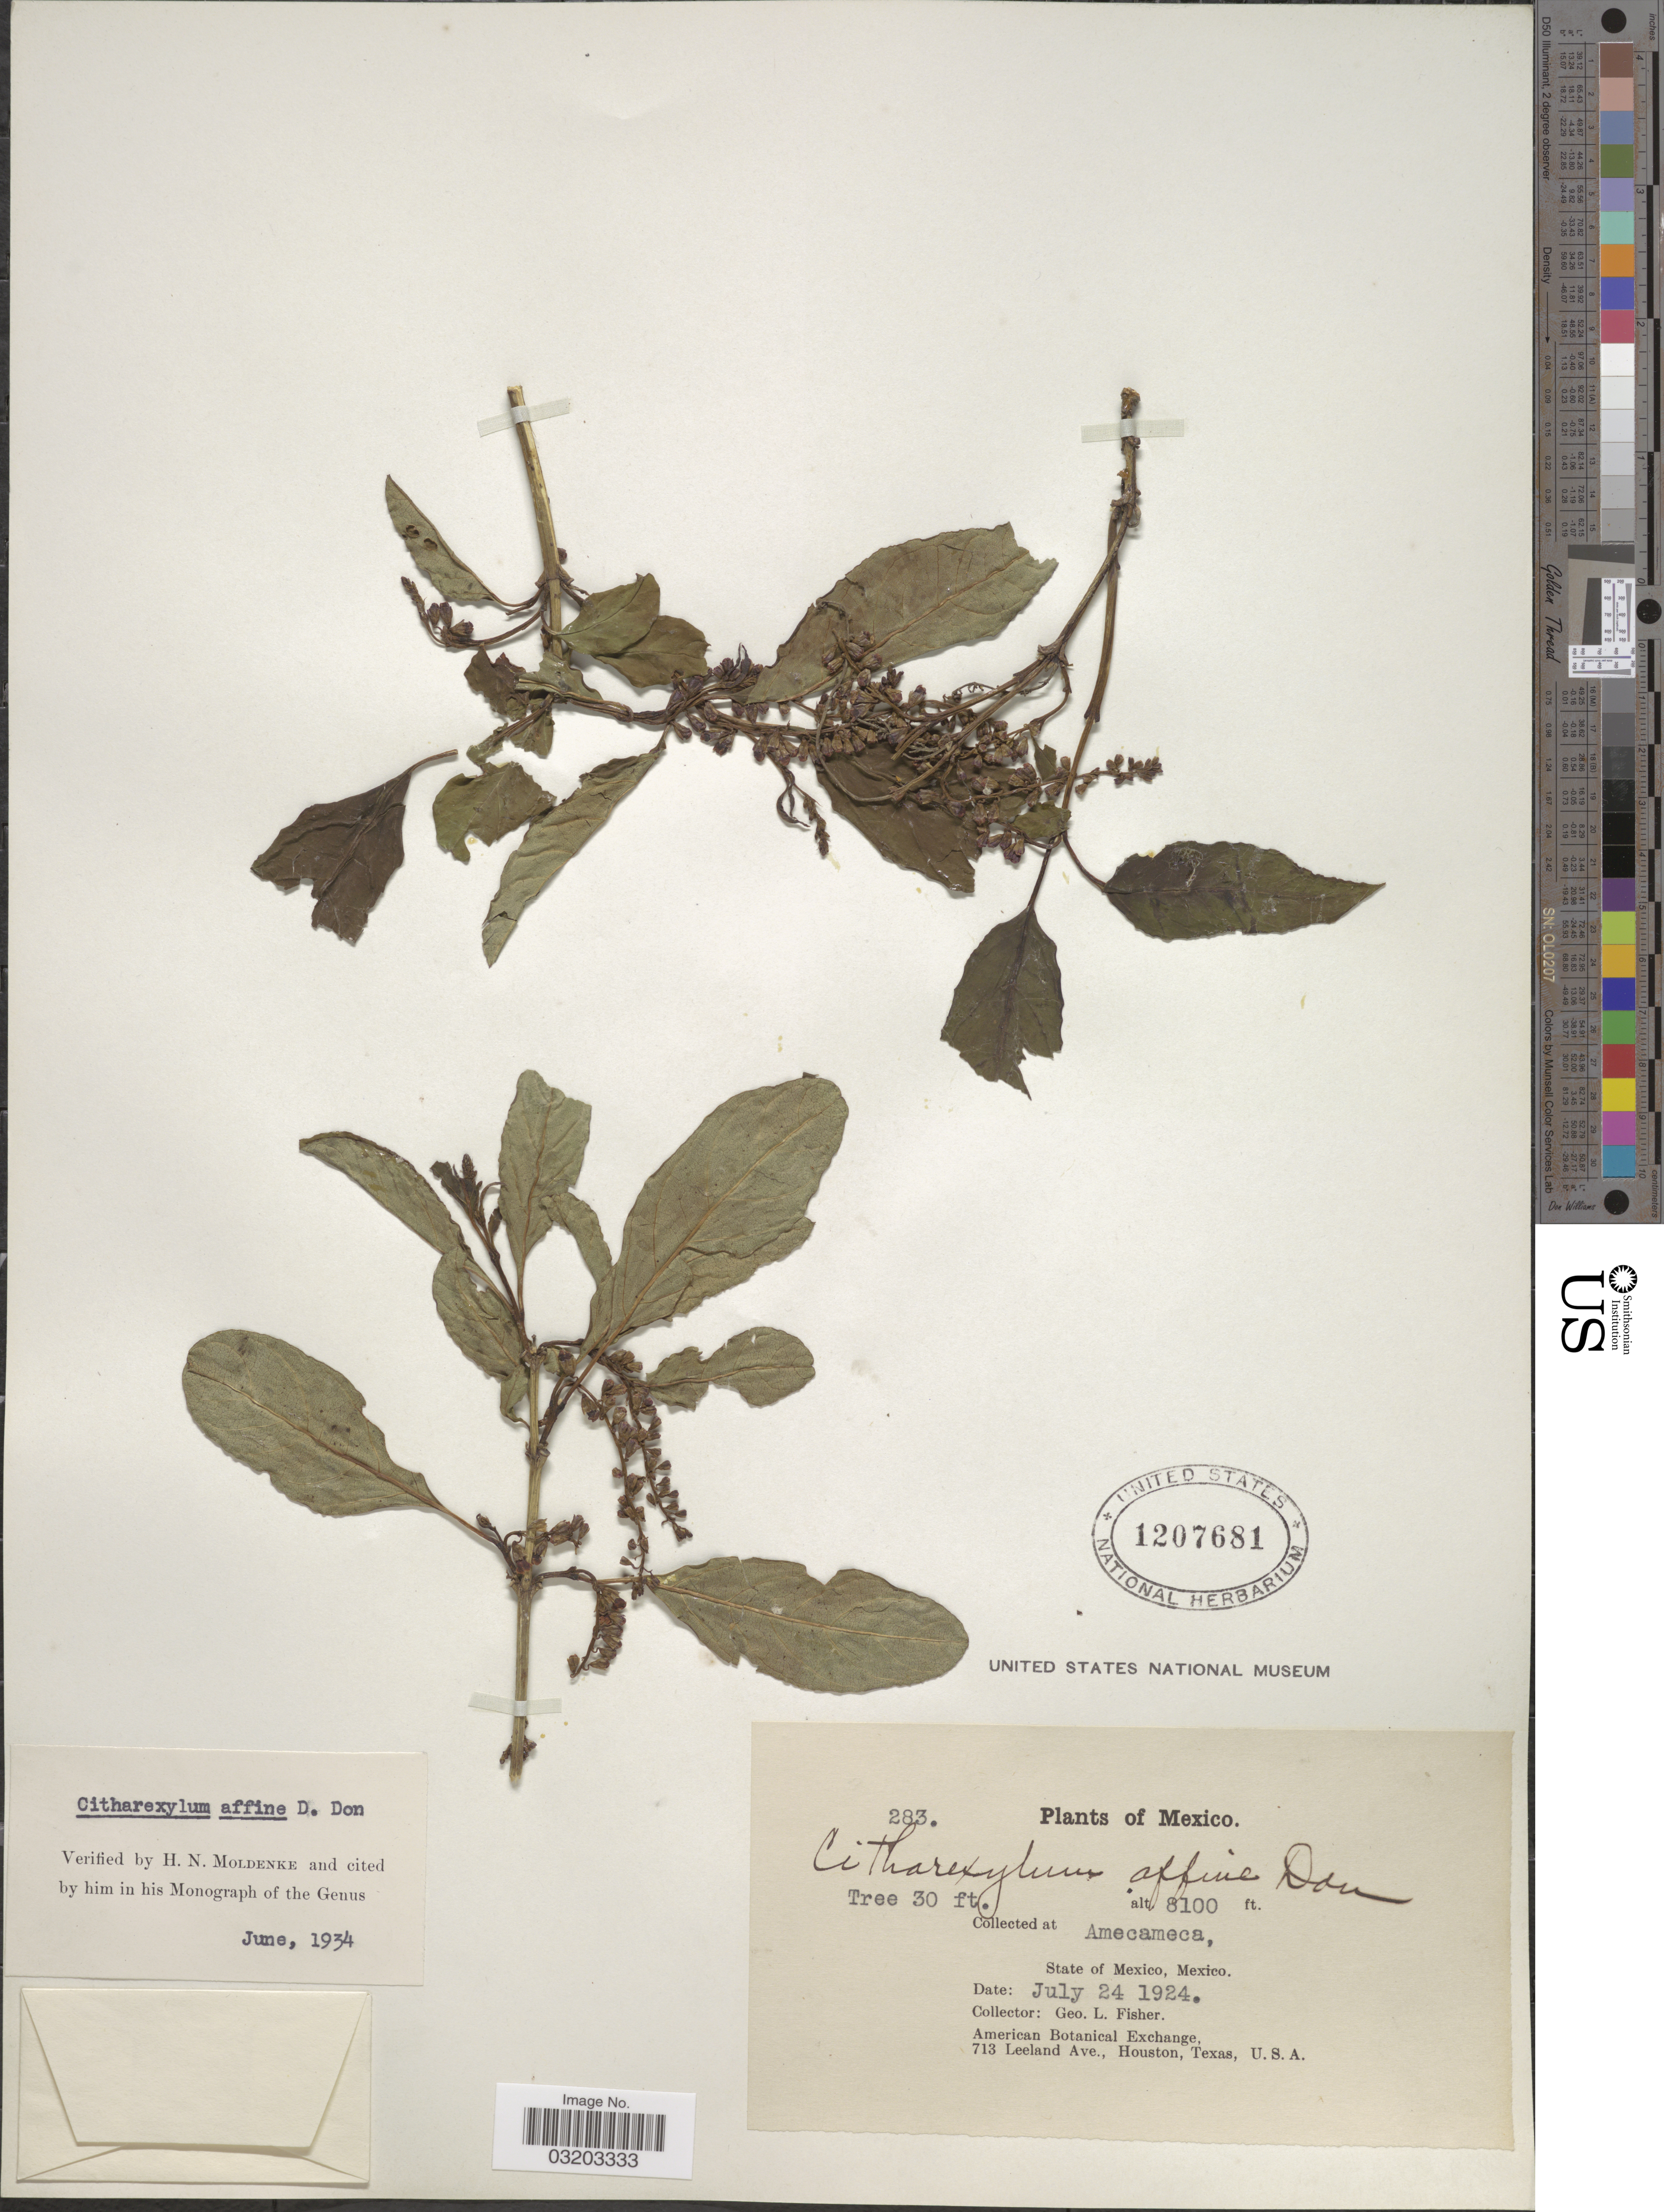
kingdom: Plantae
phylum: Tracheophyta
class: Magnoliopsida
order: Lamiales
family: Verbenaceae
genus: Citharexylum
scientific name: Citharexylum affine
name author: D. Don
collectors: G. L. Fisher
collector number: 283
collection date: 1924-07-24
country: Mexico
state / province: México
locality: Amecameca.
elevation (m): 2469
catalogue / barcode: US 1207681